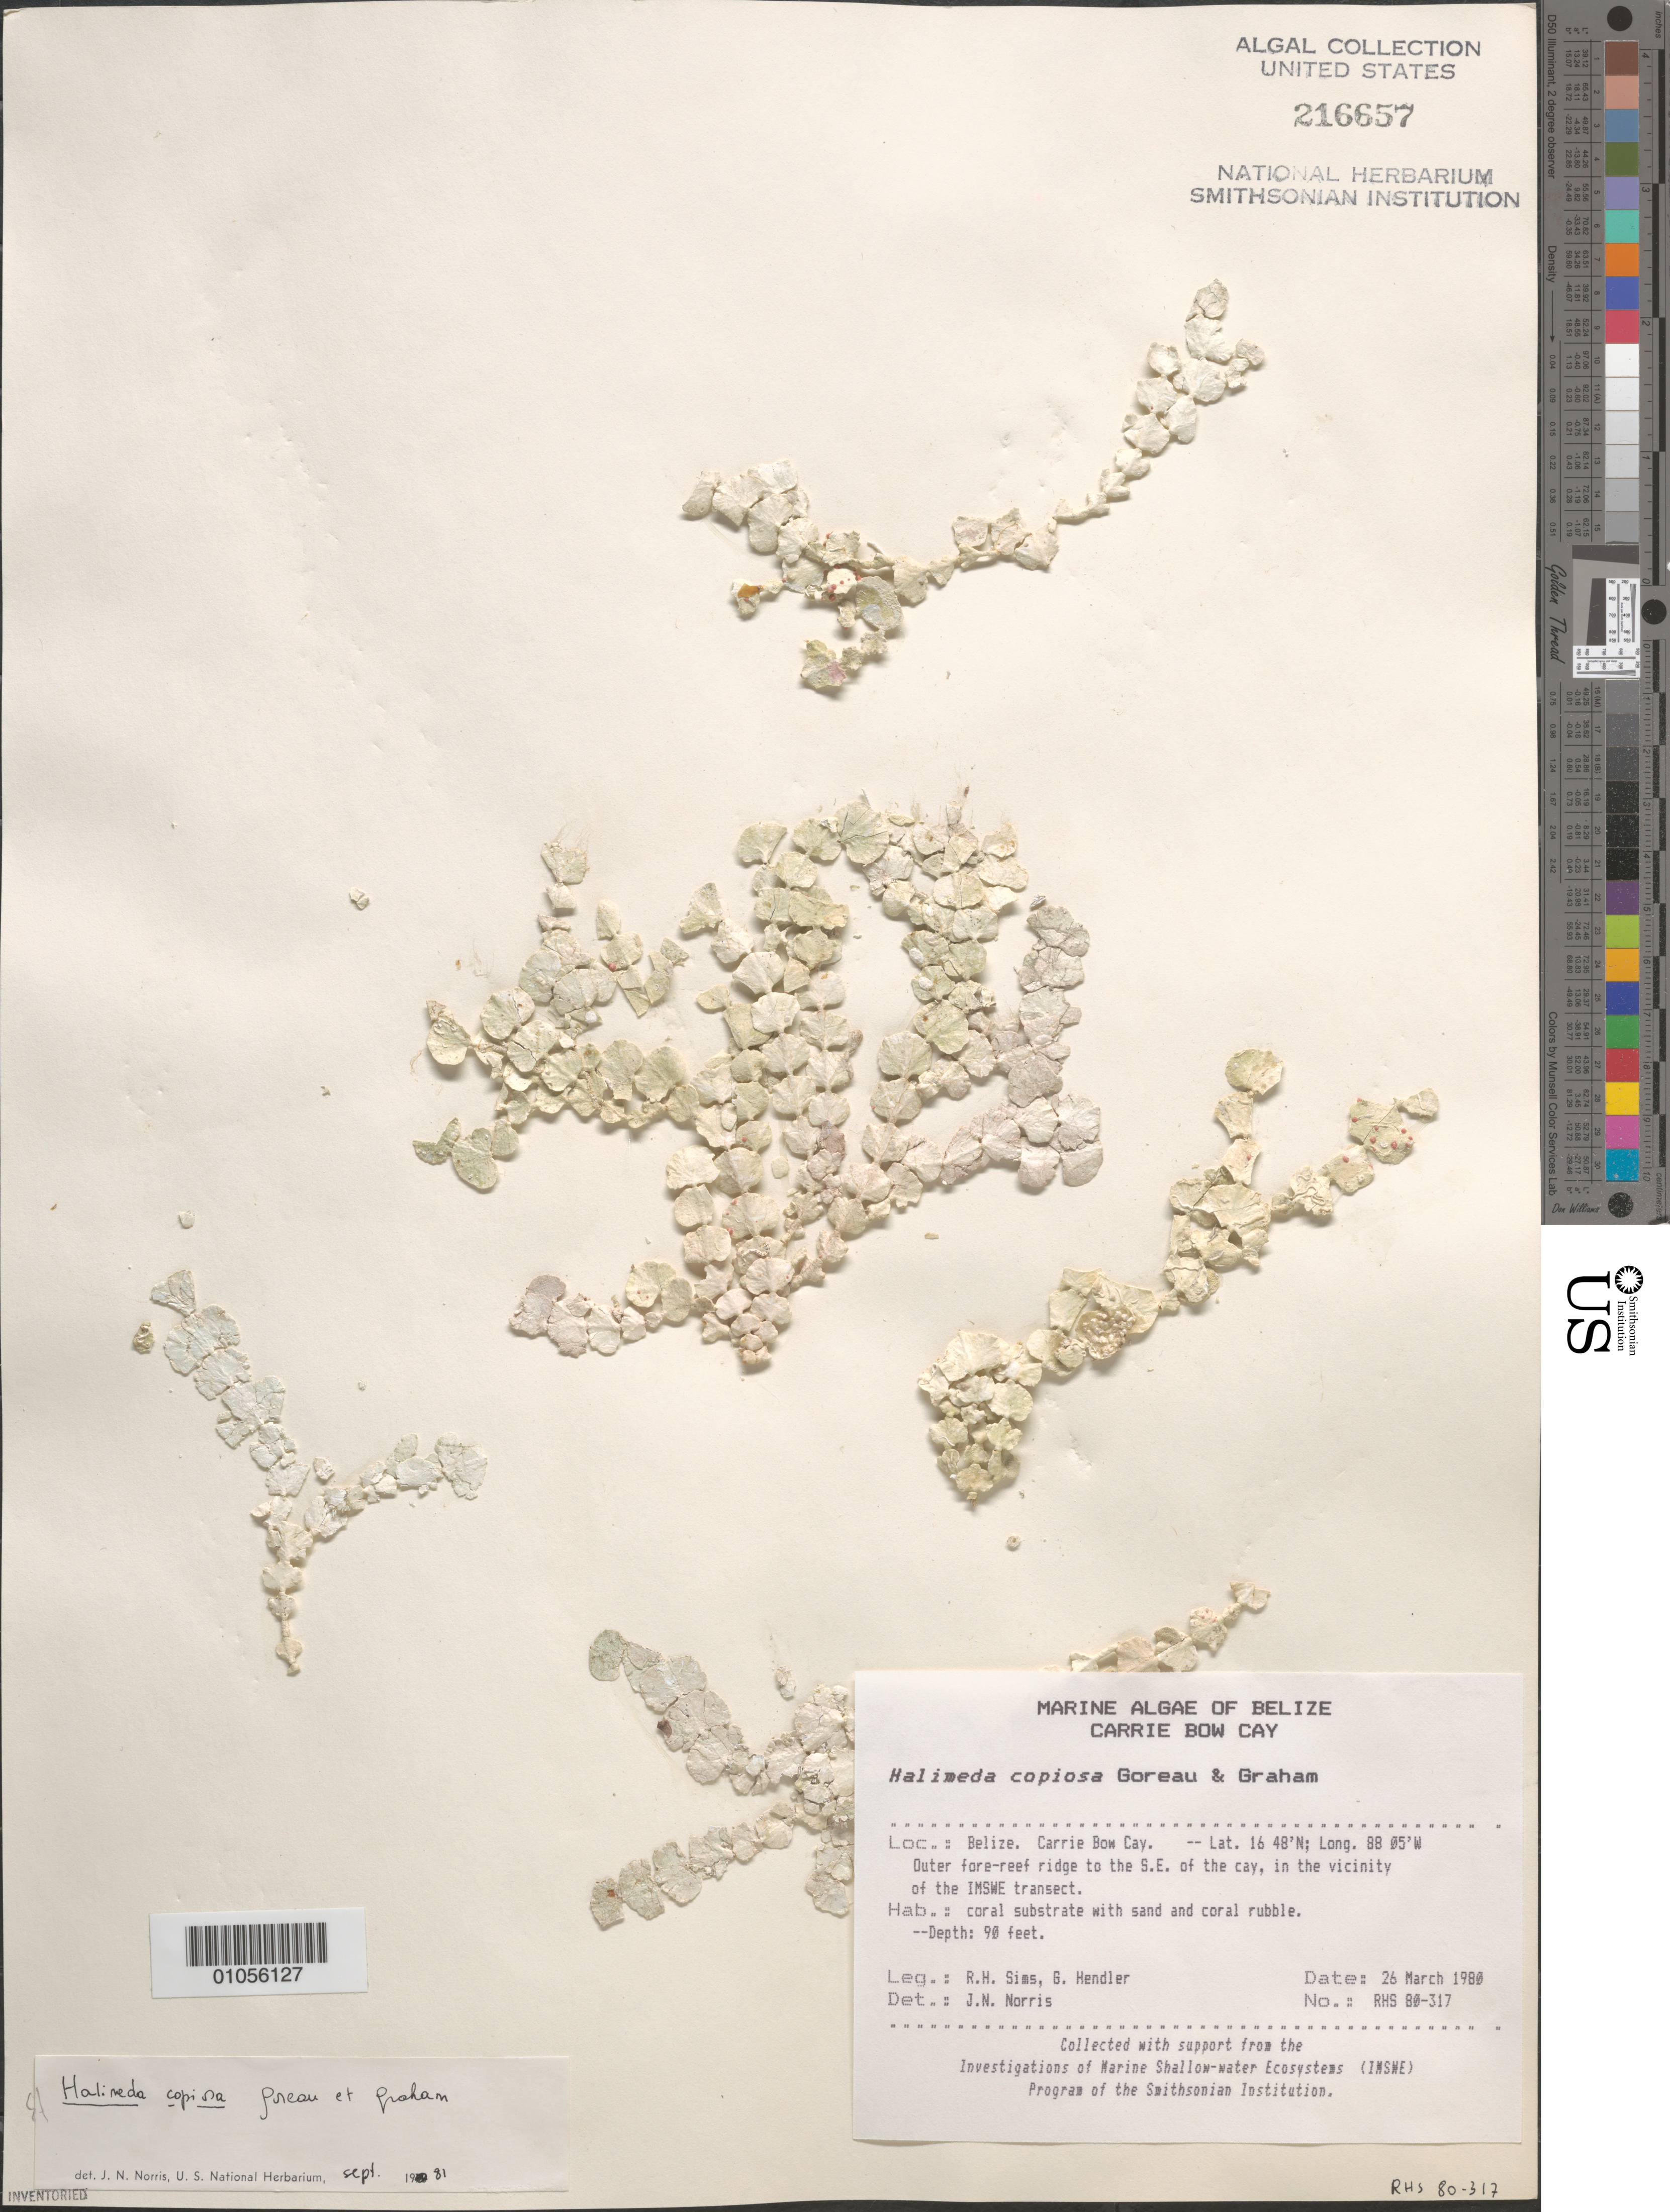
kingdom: Plantae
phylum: Chlorophyta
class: Ulvophyceae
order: Bryopsidales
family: Halimedaceae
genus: Halimeda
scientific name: Halimeda copiosa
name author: Goreau & E.A. Graham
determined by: Norris, James N.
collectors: R. H. Sims & G. Hendler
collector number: RHS 80-317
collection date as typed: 26 Mar 1980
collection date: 1980-03-26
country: Belize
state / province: Stann Creek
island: Carrie Bow Cay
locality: Outer fore-reef ridge to southeast of Carrie Bow Cay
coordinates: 16 48'N, 88 05'W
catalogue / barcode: US 216657